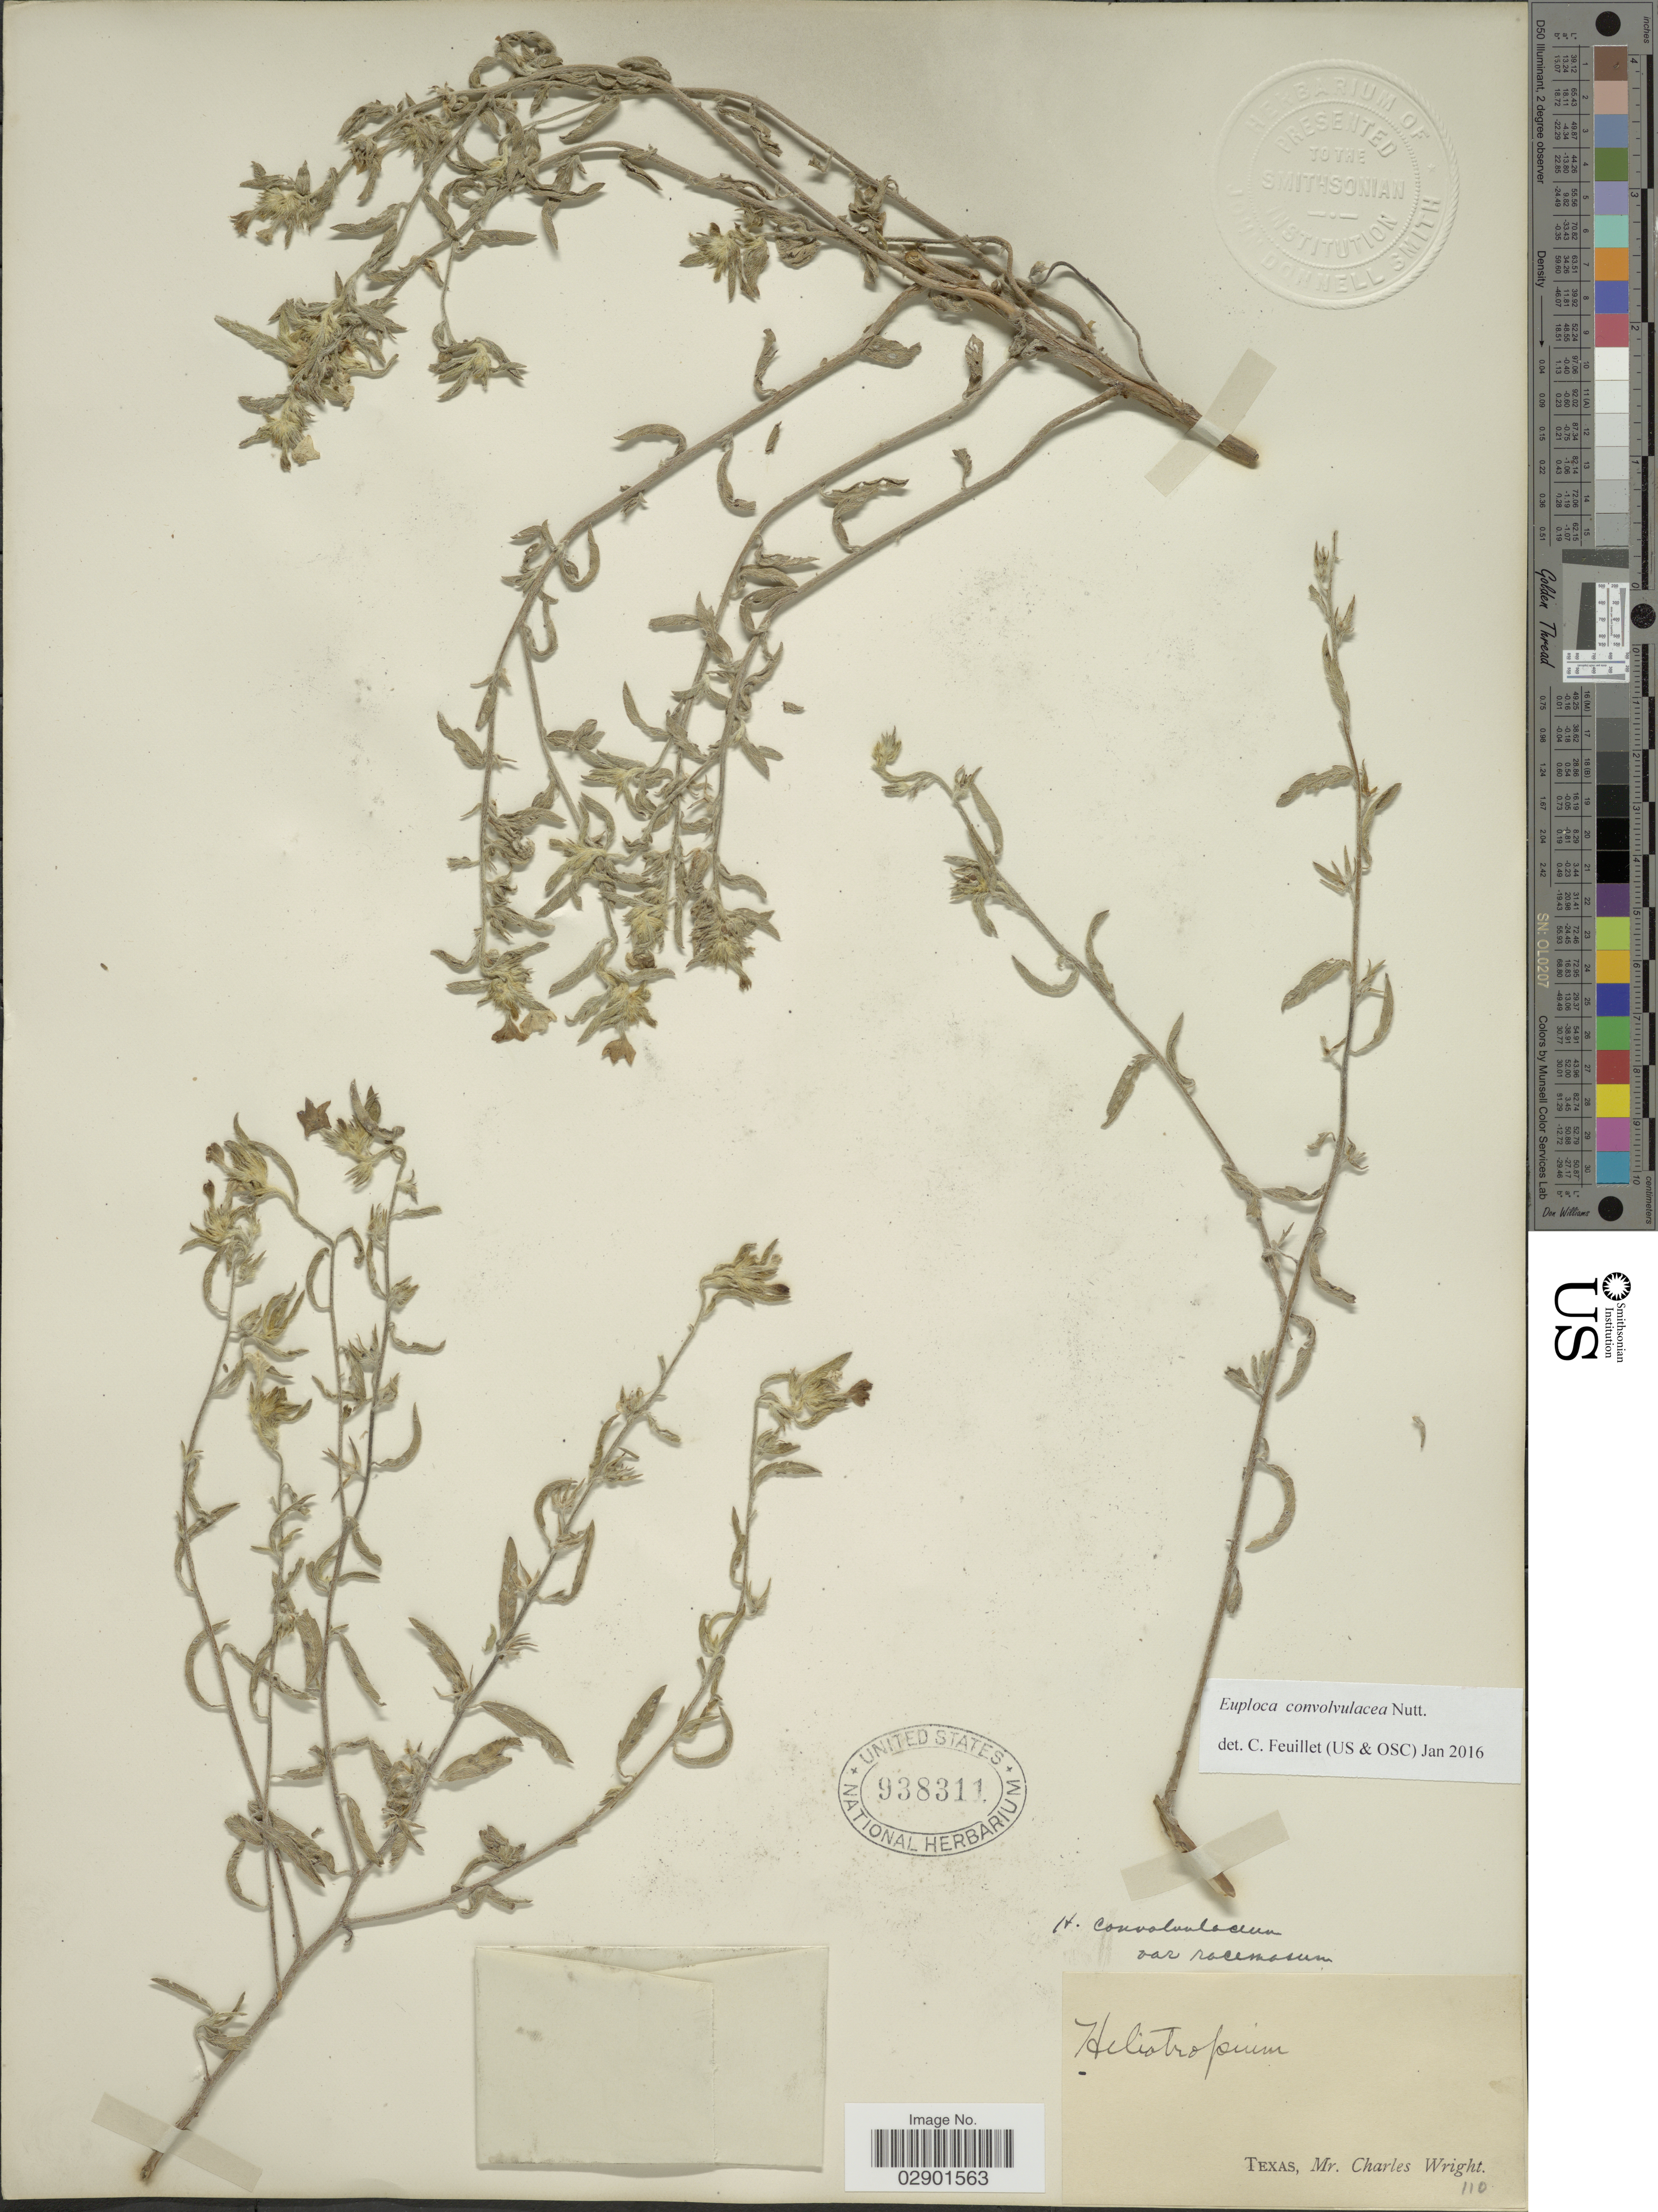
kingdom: Plantae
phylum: Tracheophyta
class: Magnoliopsida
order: Boraginales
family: Heliotropiaceae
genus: Euploca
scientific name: Euploca convolvulacea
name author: Nutt.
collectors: C. Wright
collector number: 110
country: United States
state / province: Texas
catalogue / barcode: US 938311